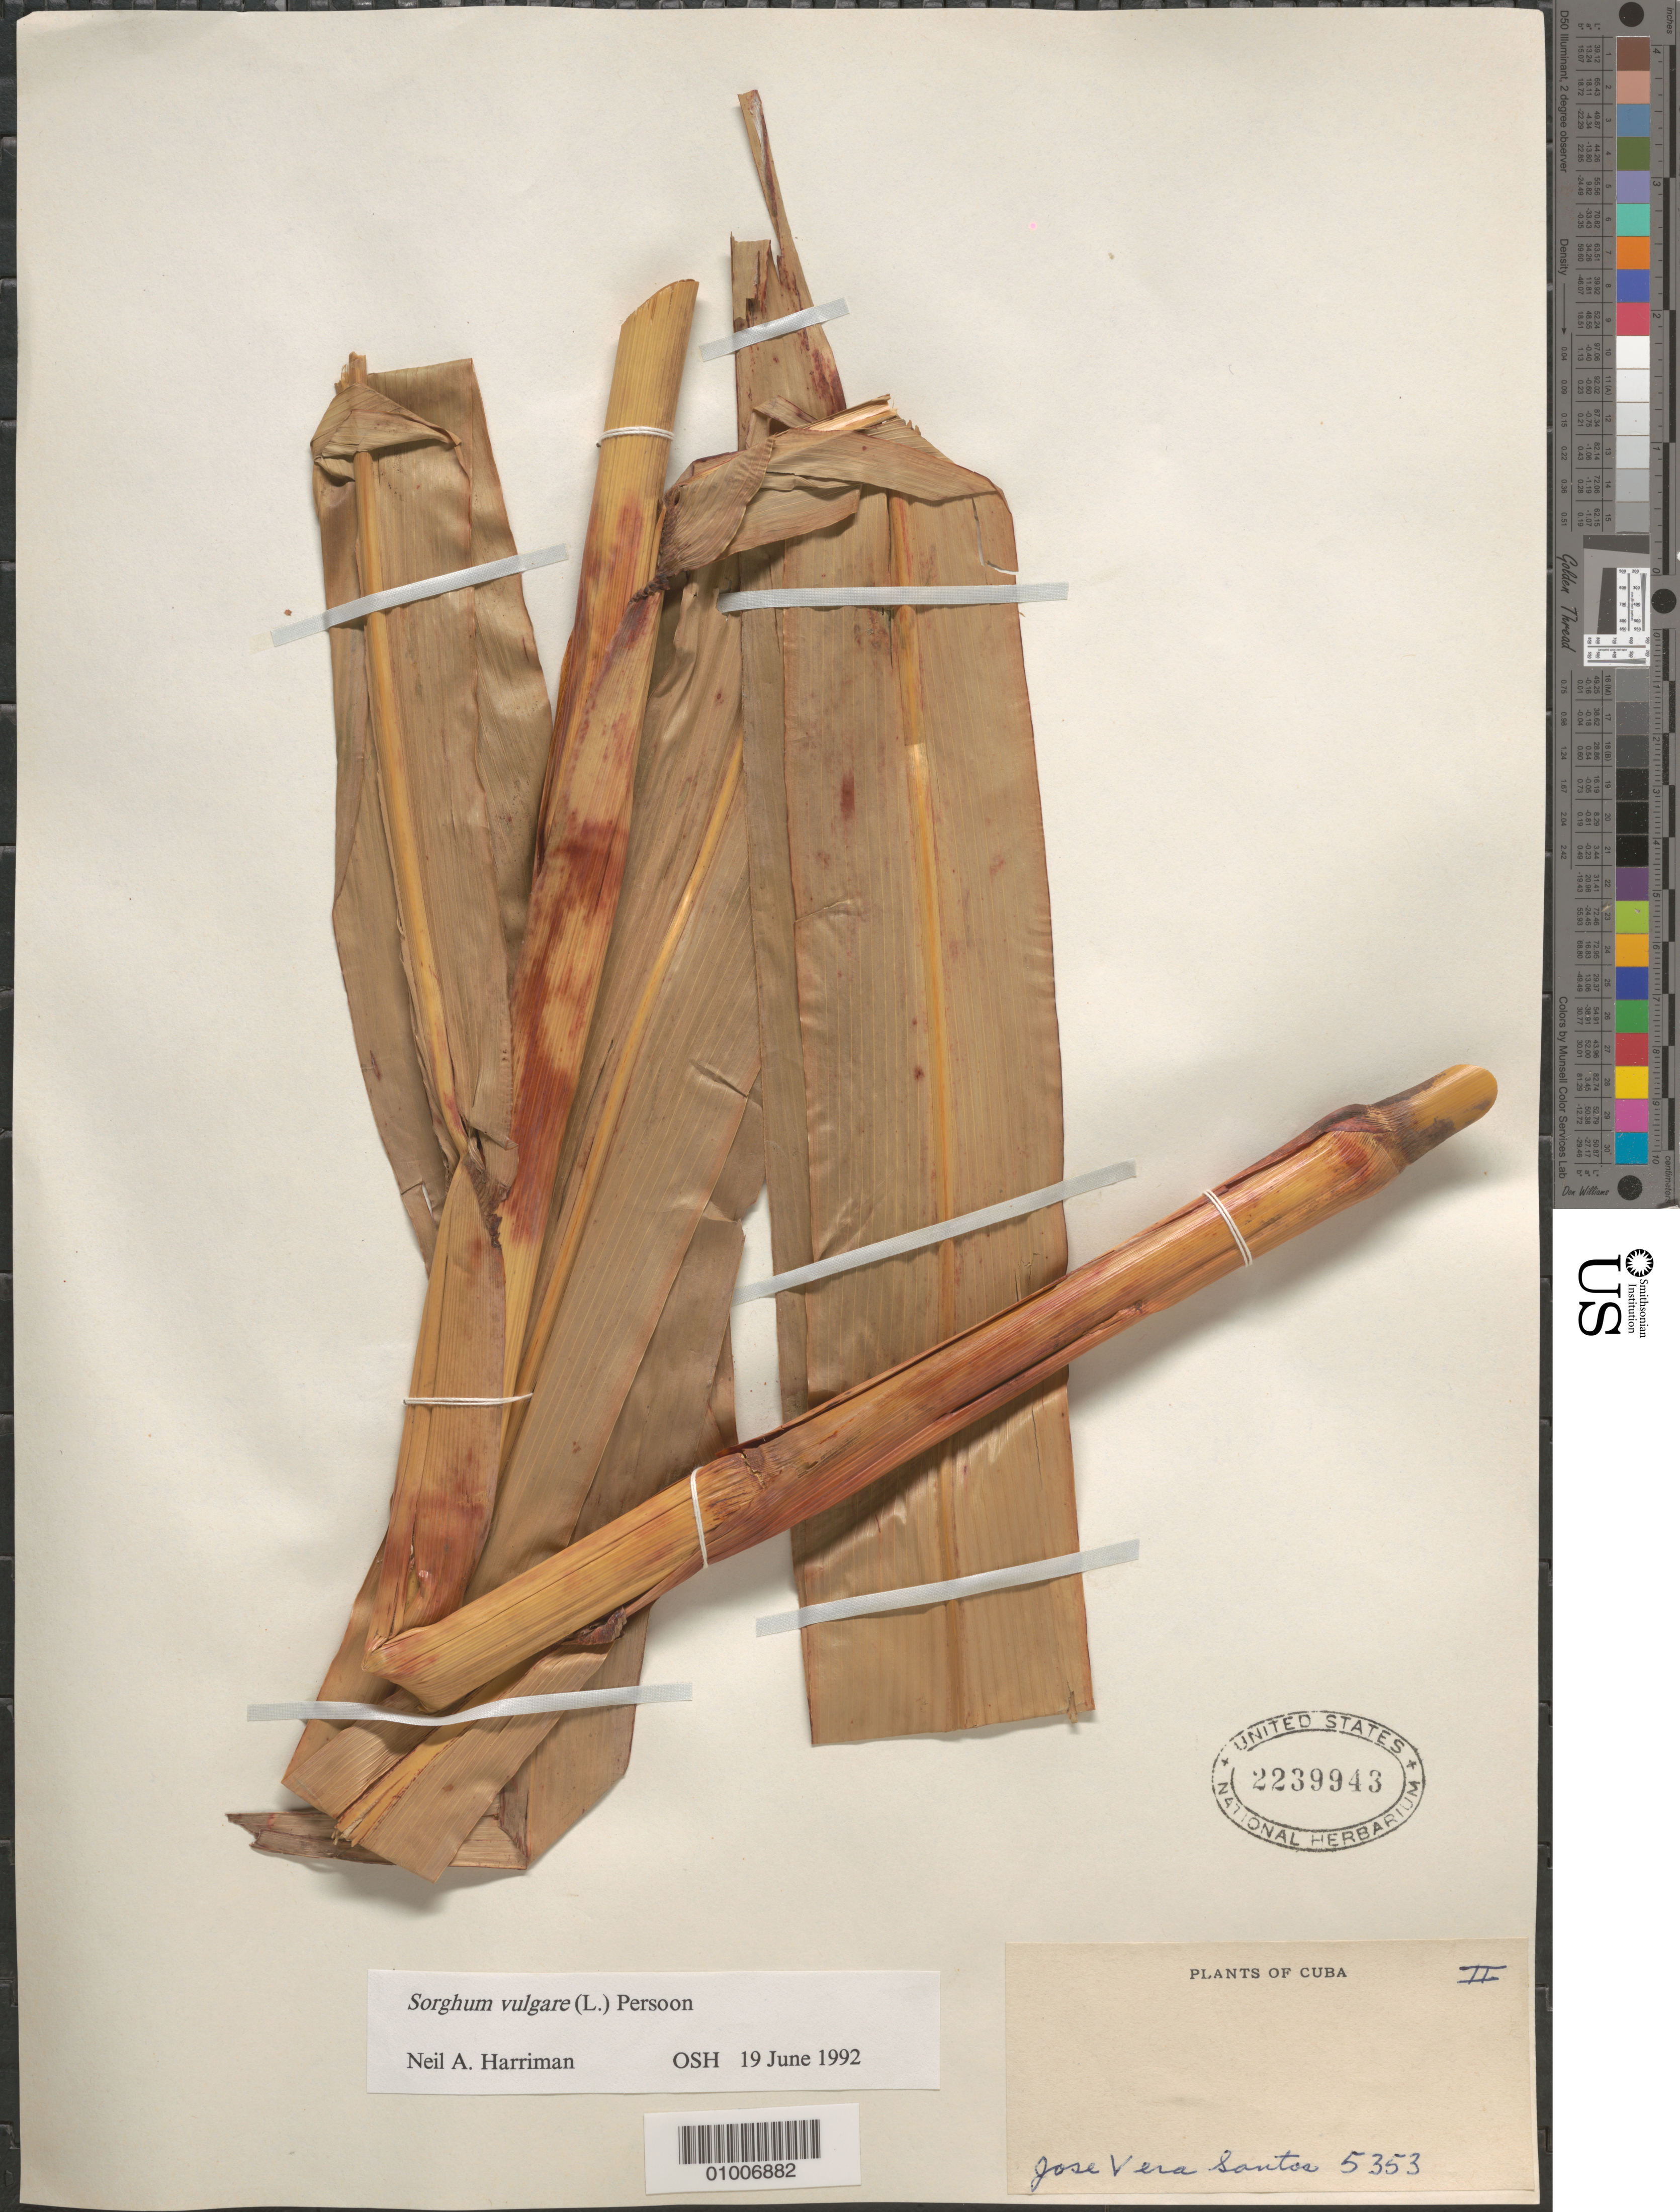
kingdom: Plantae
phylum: Tracheophyta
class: Liliopsida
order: Poales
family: Poaceae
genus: Sorghum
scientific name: Sorghum vulgare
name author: (L.) Pers.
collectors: Vera Santos, J.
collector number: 5353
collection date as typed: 19 Jun 1992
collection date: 1992-06-19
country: Cuba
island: Cuba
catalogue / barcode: US 2239943